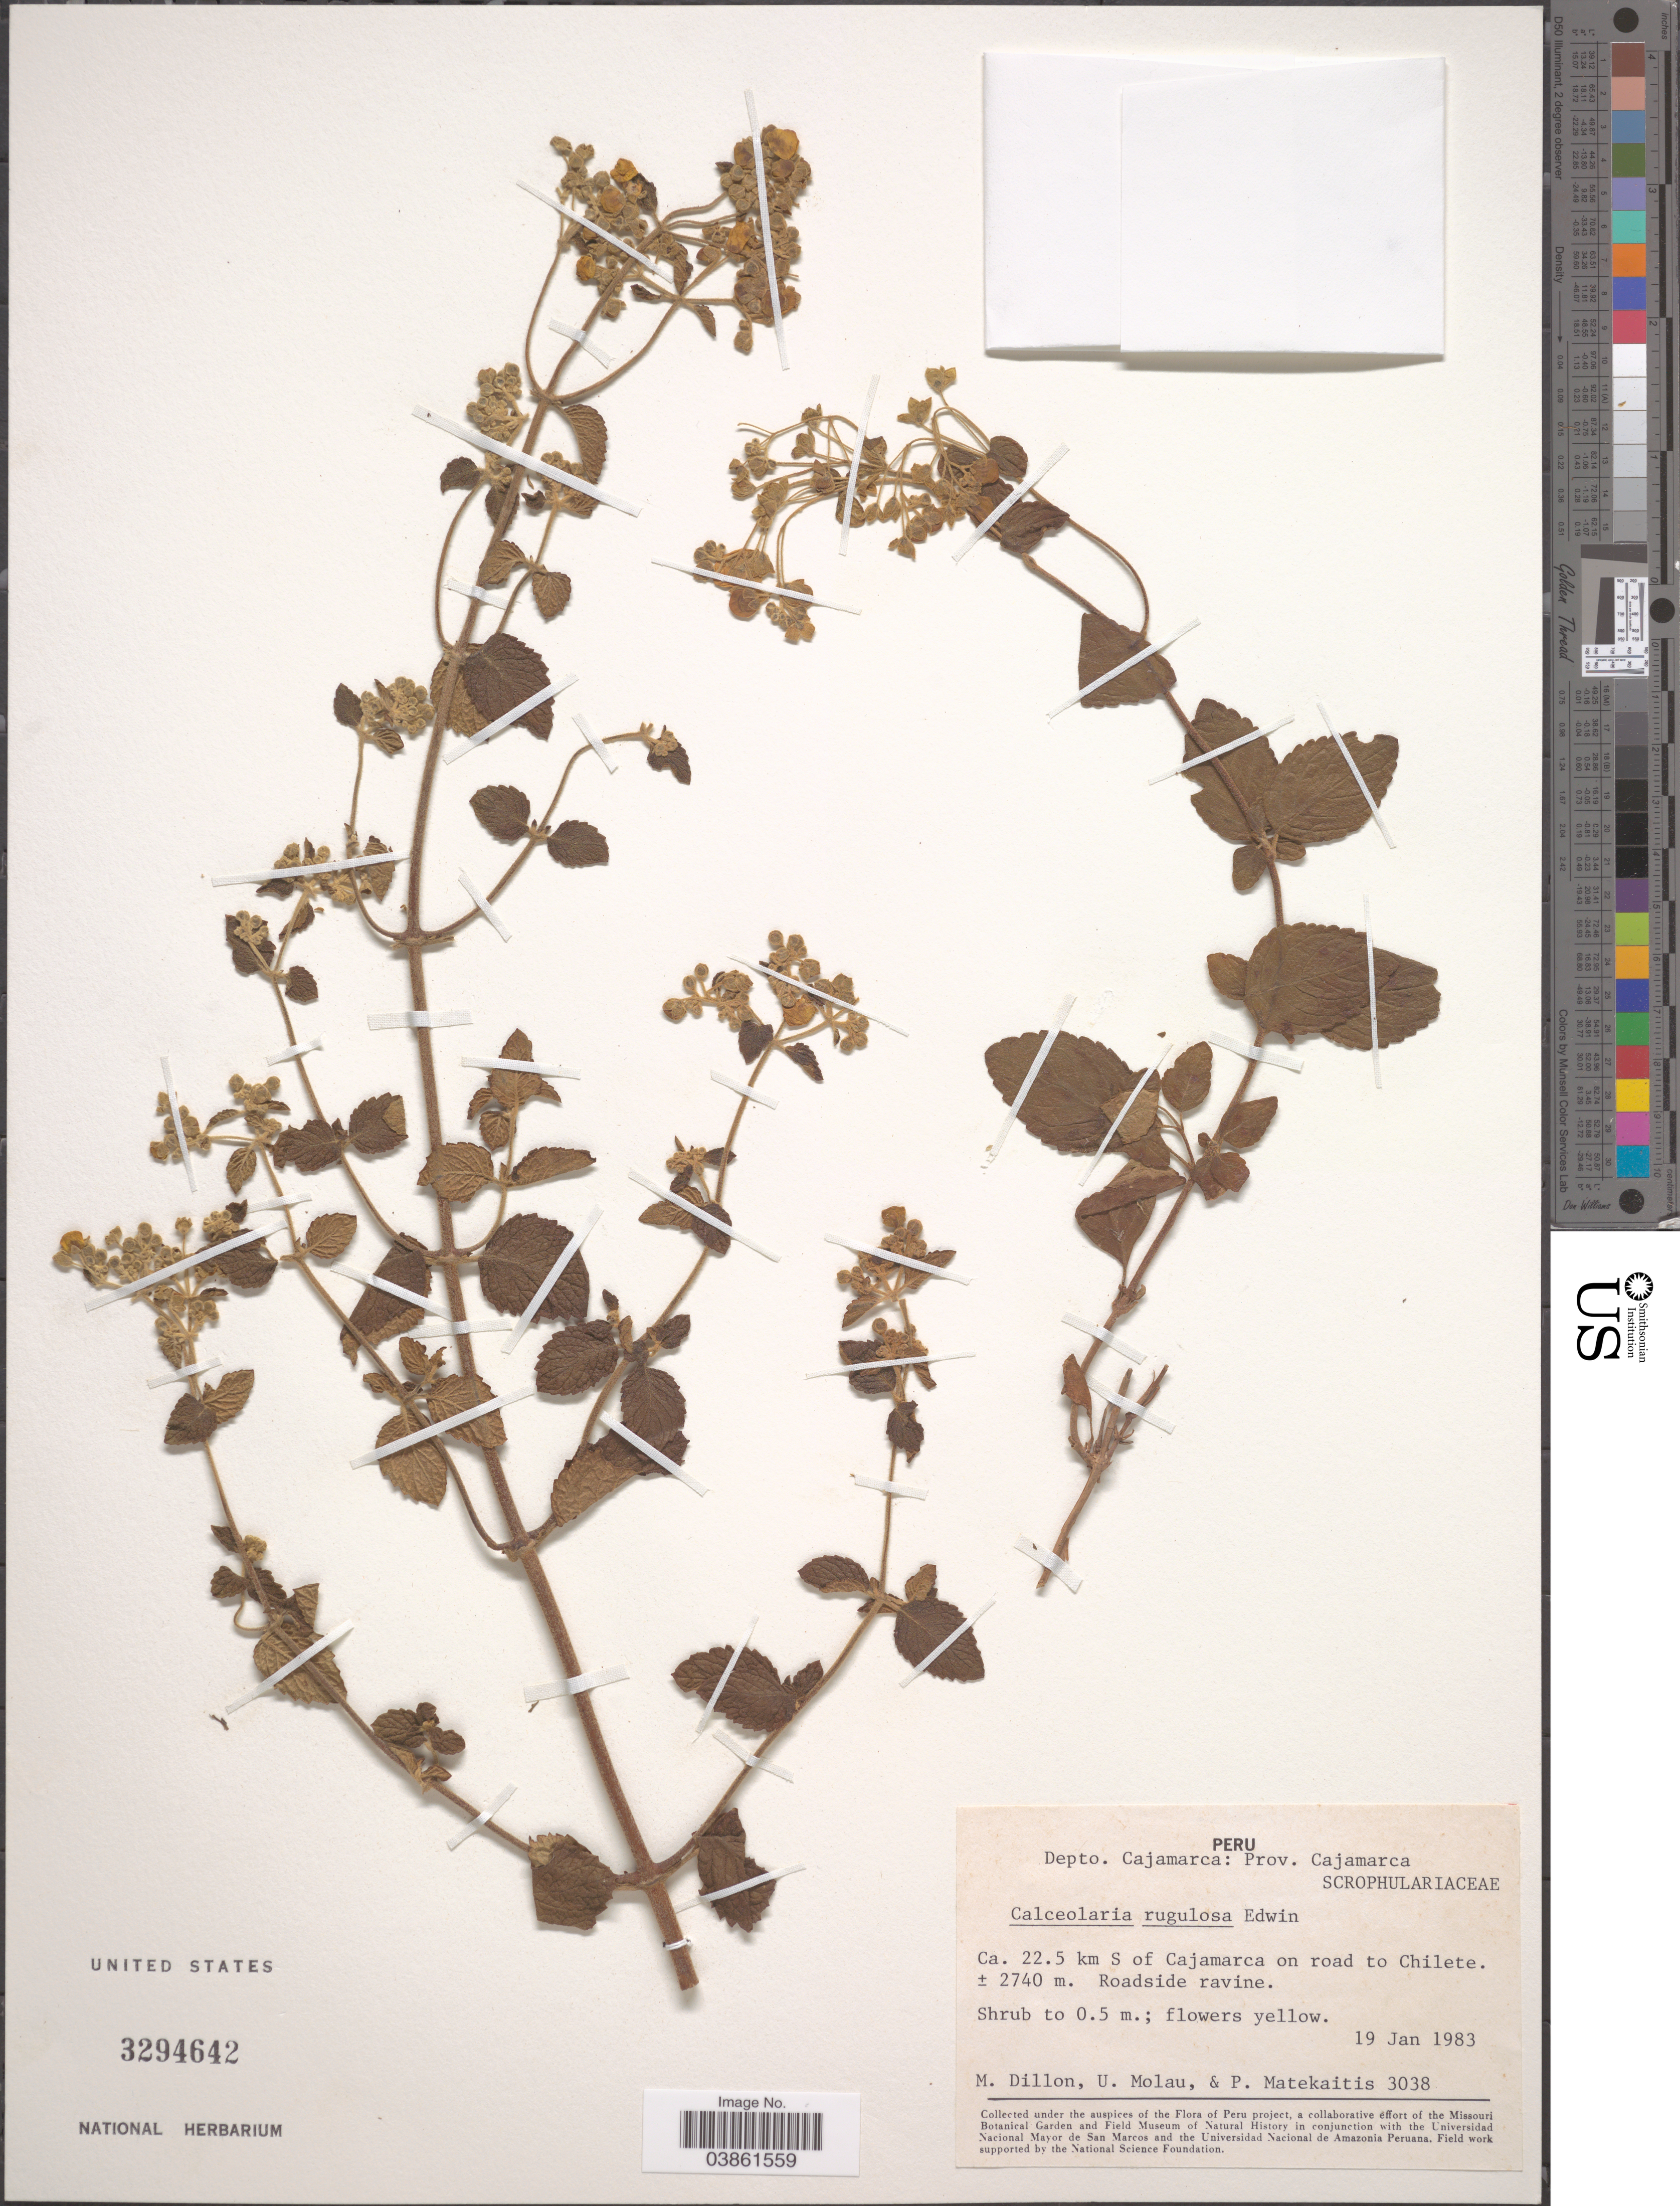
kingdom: Plantae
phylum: Tracheophyta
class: Magnoliopsida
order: Lamiales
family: Calceolariaceae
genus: Calceolaria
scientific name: Calceolaria rugulosa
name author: Edwin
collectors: M. O. Dillon, U. Molau & P. Matekaitis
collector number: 3038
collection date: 1983-01-19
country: Peru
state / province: Cajamarca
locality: Depto. Cajamarca: Prov. Cajamarca. Ca. 22.5 km S of Cajamarca on road to Chilete.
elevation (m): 2740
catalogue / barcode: US 3294642